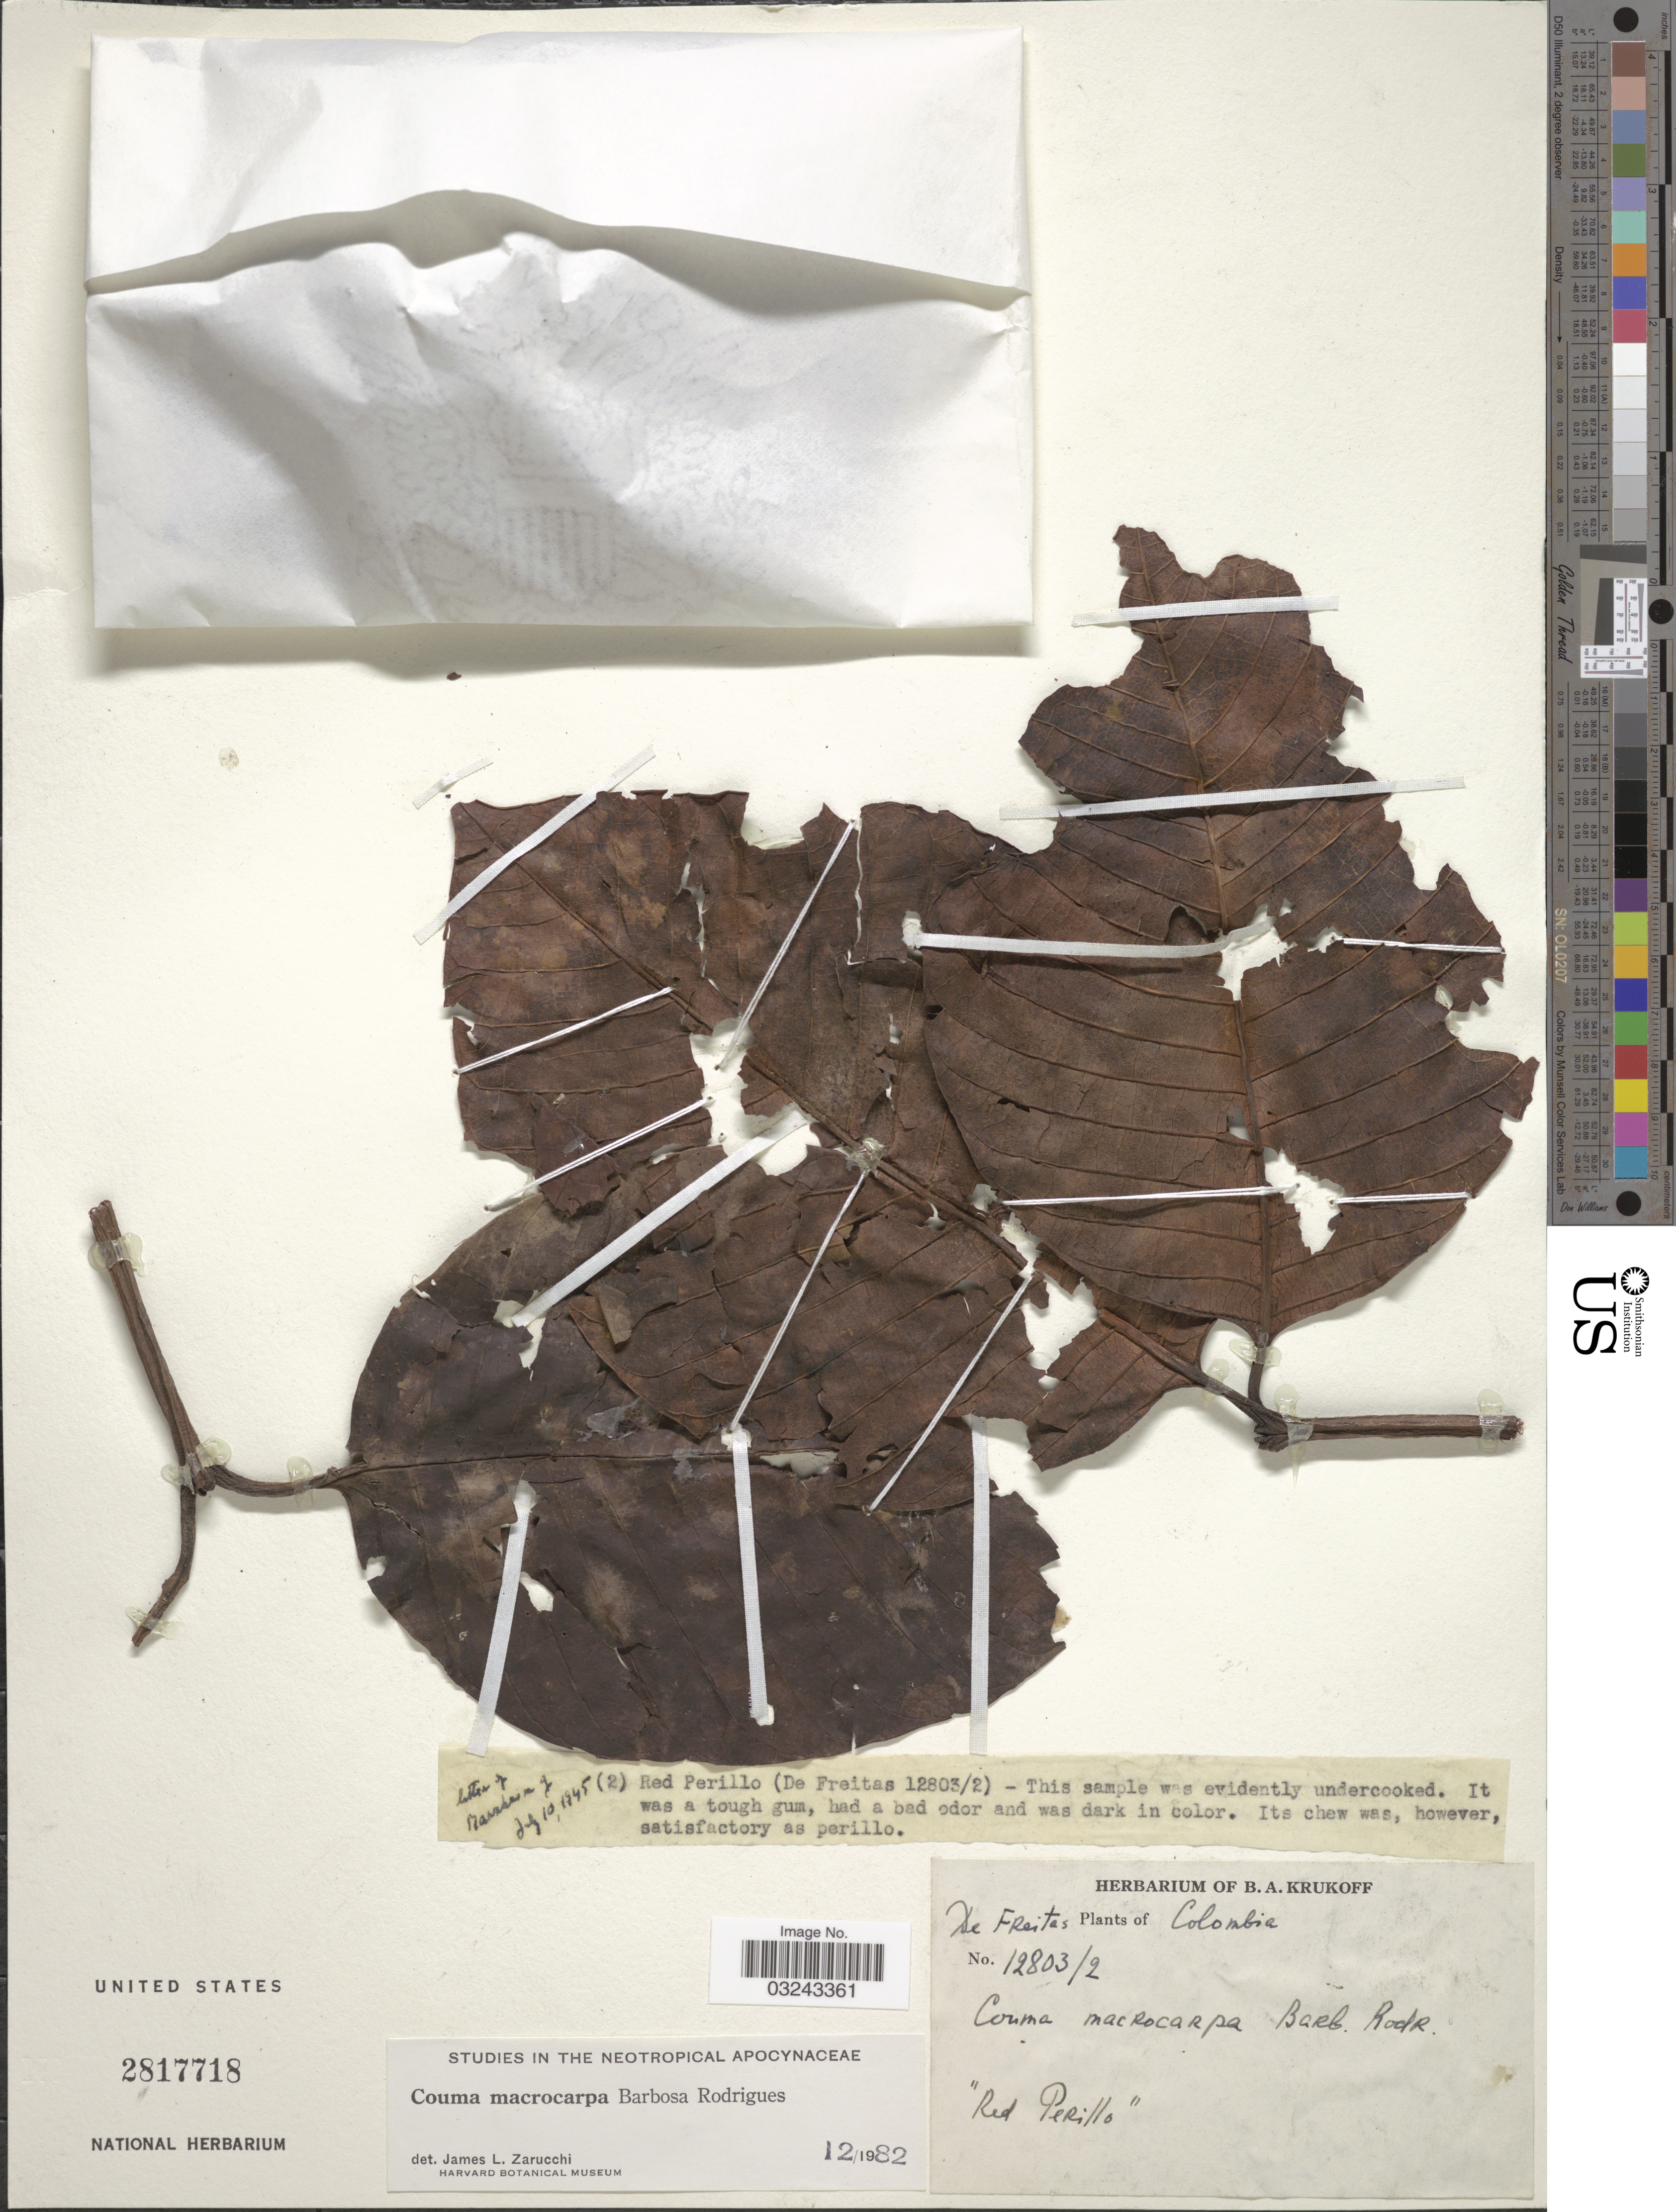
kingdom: Plantae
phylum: Tracheophyta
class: Magnoliopsida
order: Gentianales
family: Apocynaceae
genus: Couma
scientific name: Couma macrocarpa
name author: Barb. Rodr.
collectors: De Freitas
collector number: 12803/2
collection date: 1945-07-10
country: Colombia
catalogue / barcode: US 2817718